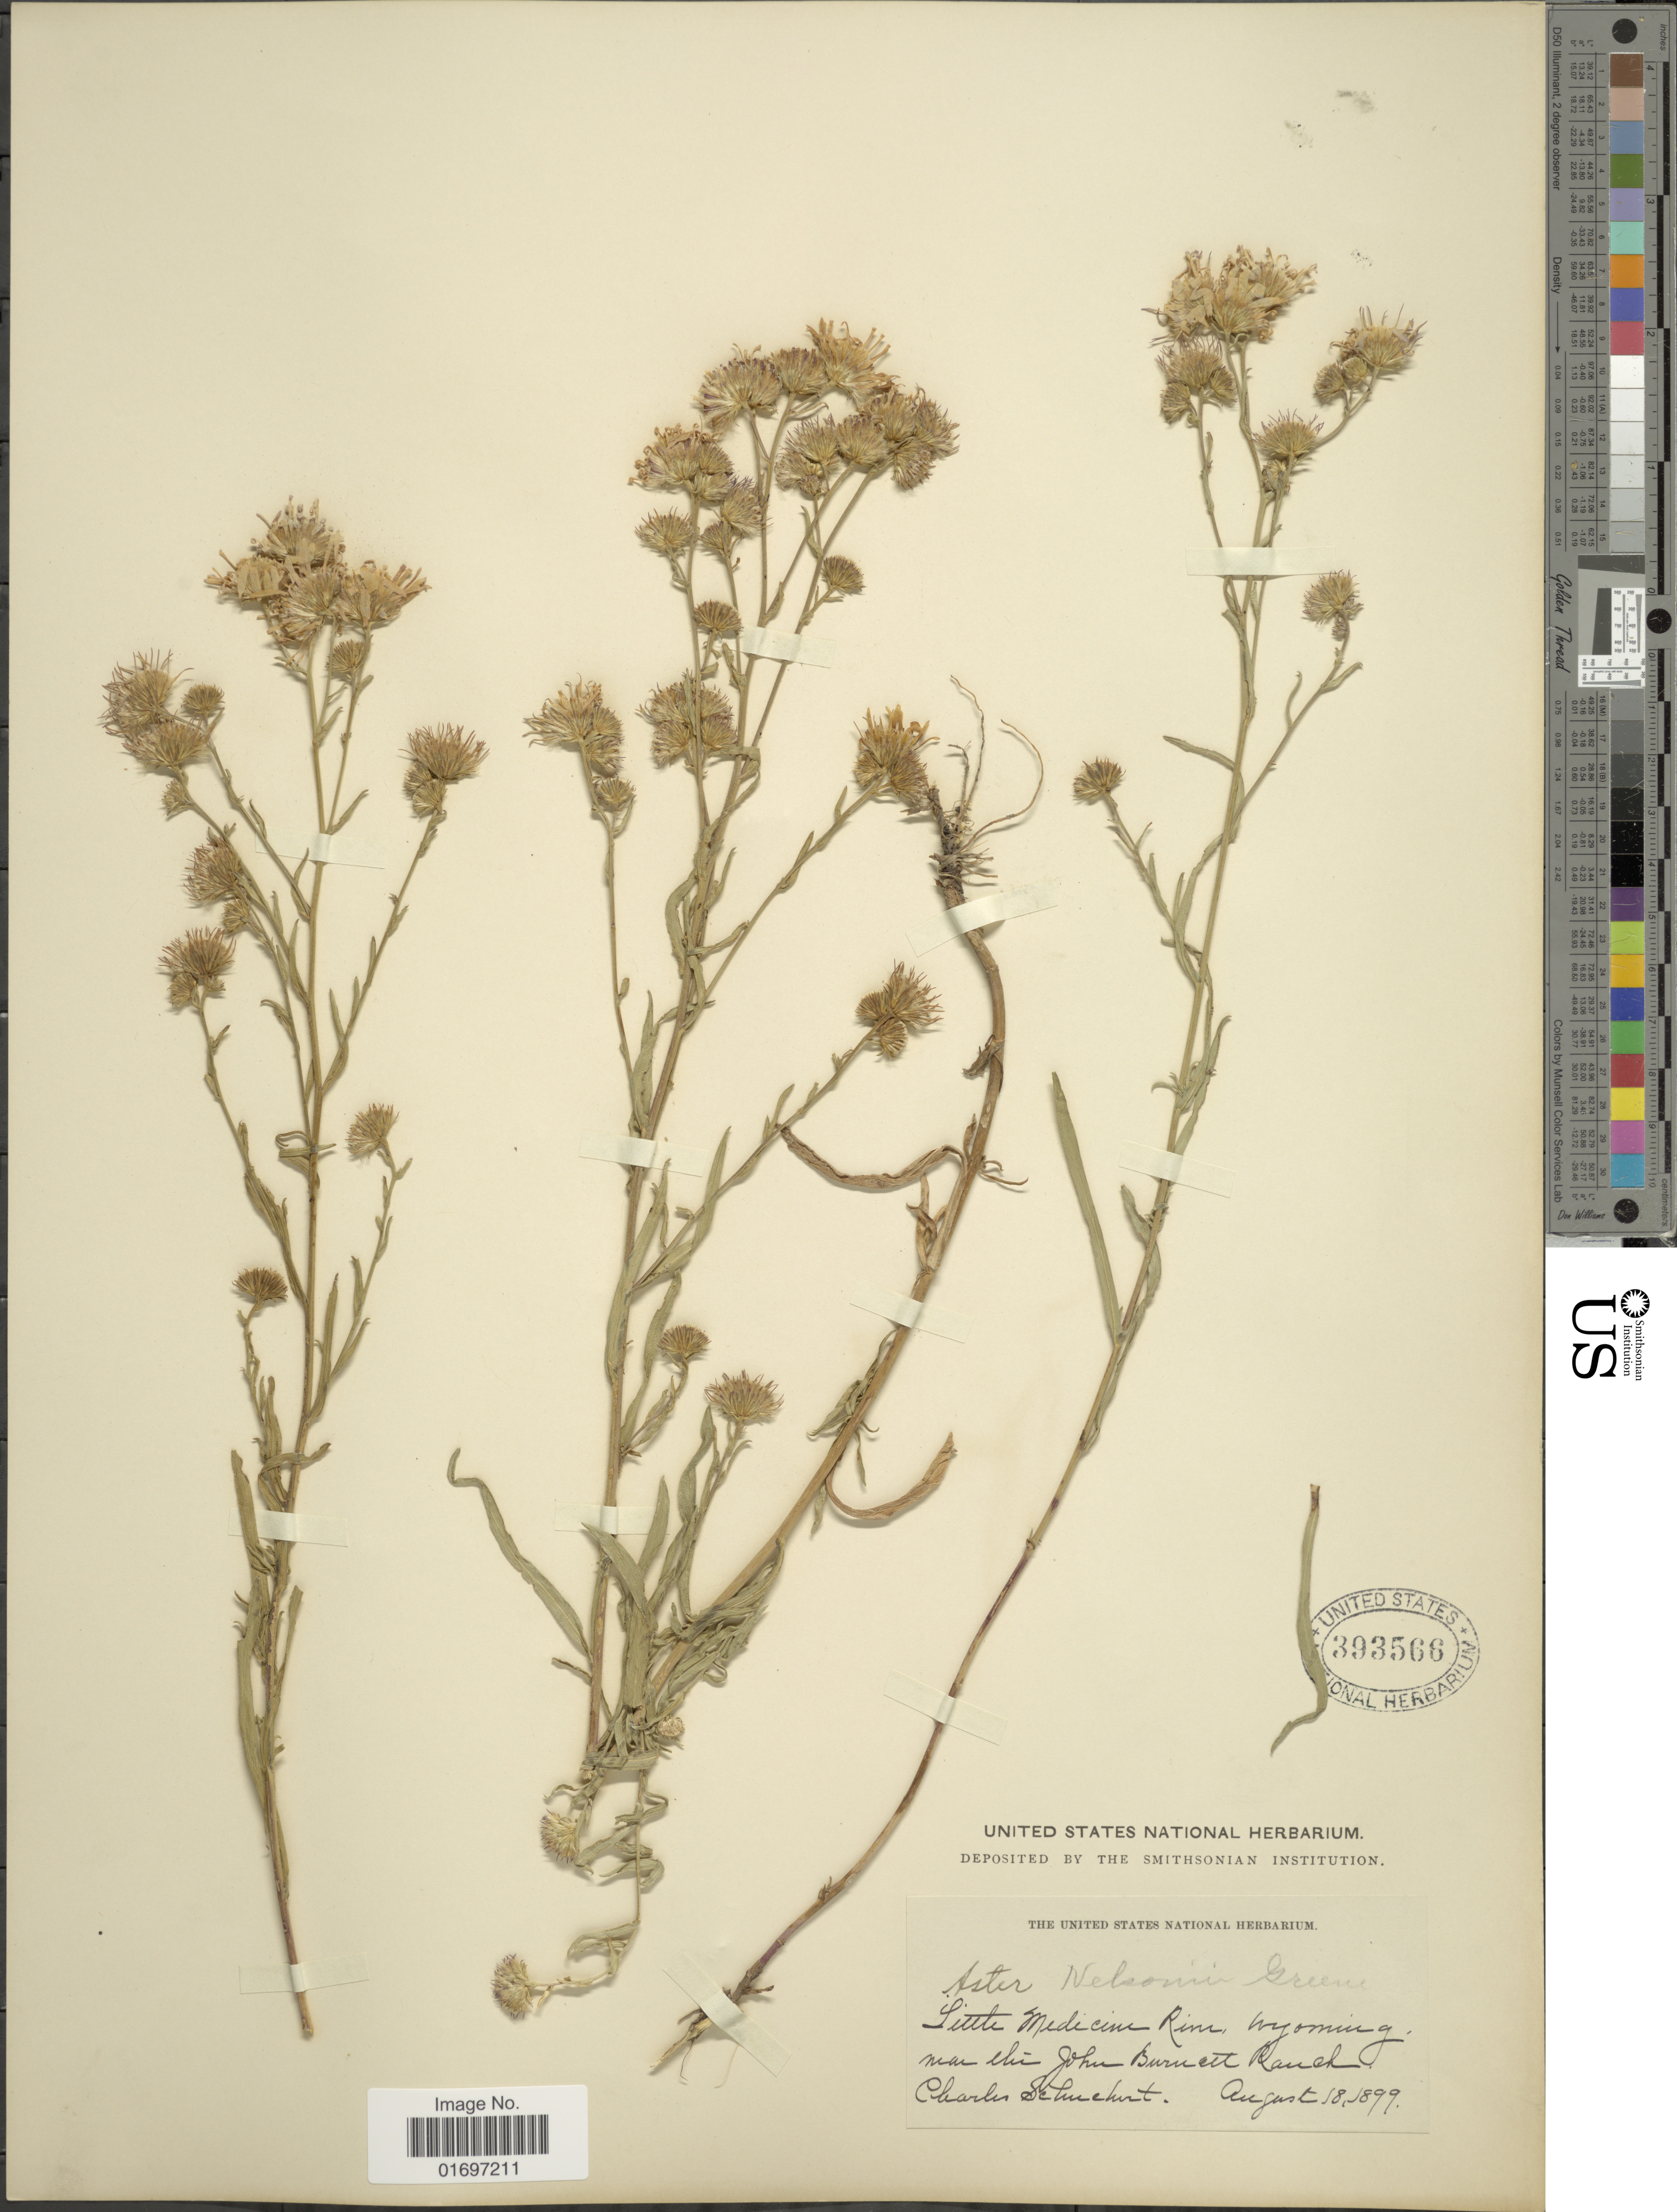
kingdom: Plantae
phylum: Tracheophyta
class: Magnoliopsida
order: Asterales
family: Asteraceae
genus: Symphyotrichum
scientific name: Symphyotrichum ascendens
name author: (Lindl.) G.L. Nesom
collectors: C. Schuchert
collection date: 1899-08-18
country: United States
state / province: Wyoming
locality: Little Medicine Rim, Wyoming, near the John Burnett Ranch.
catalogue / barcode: US 393566